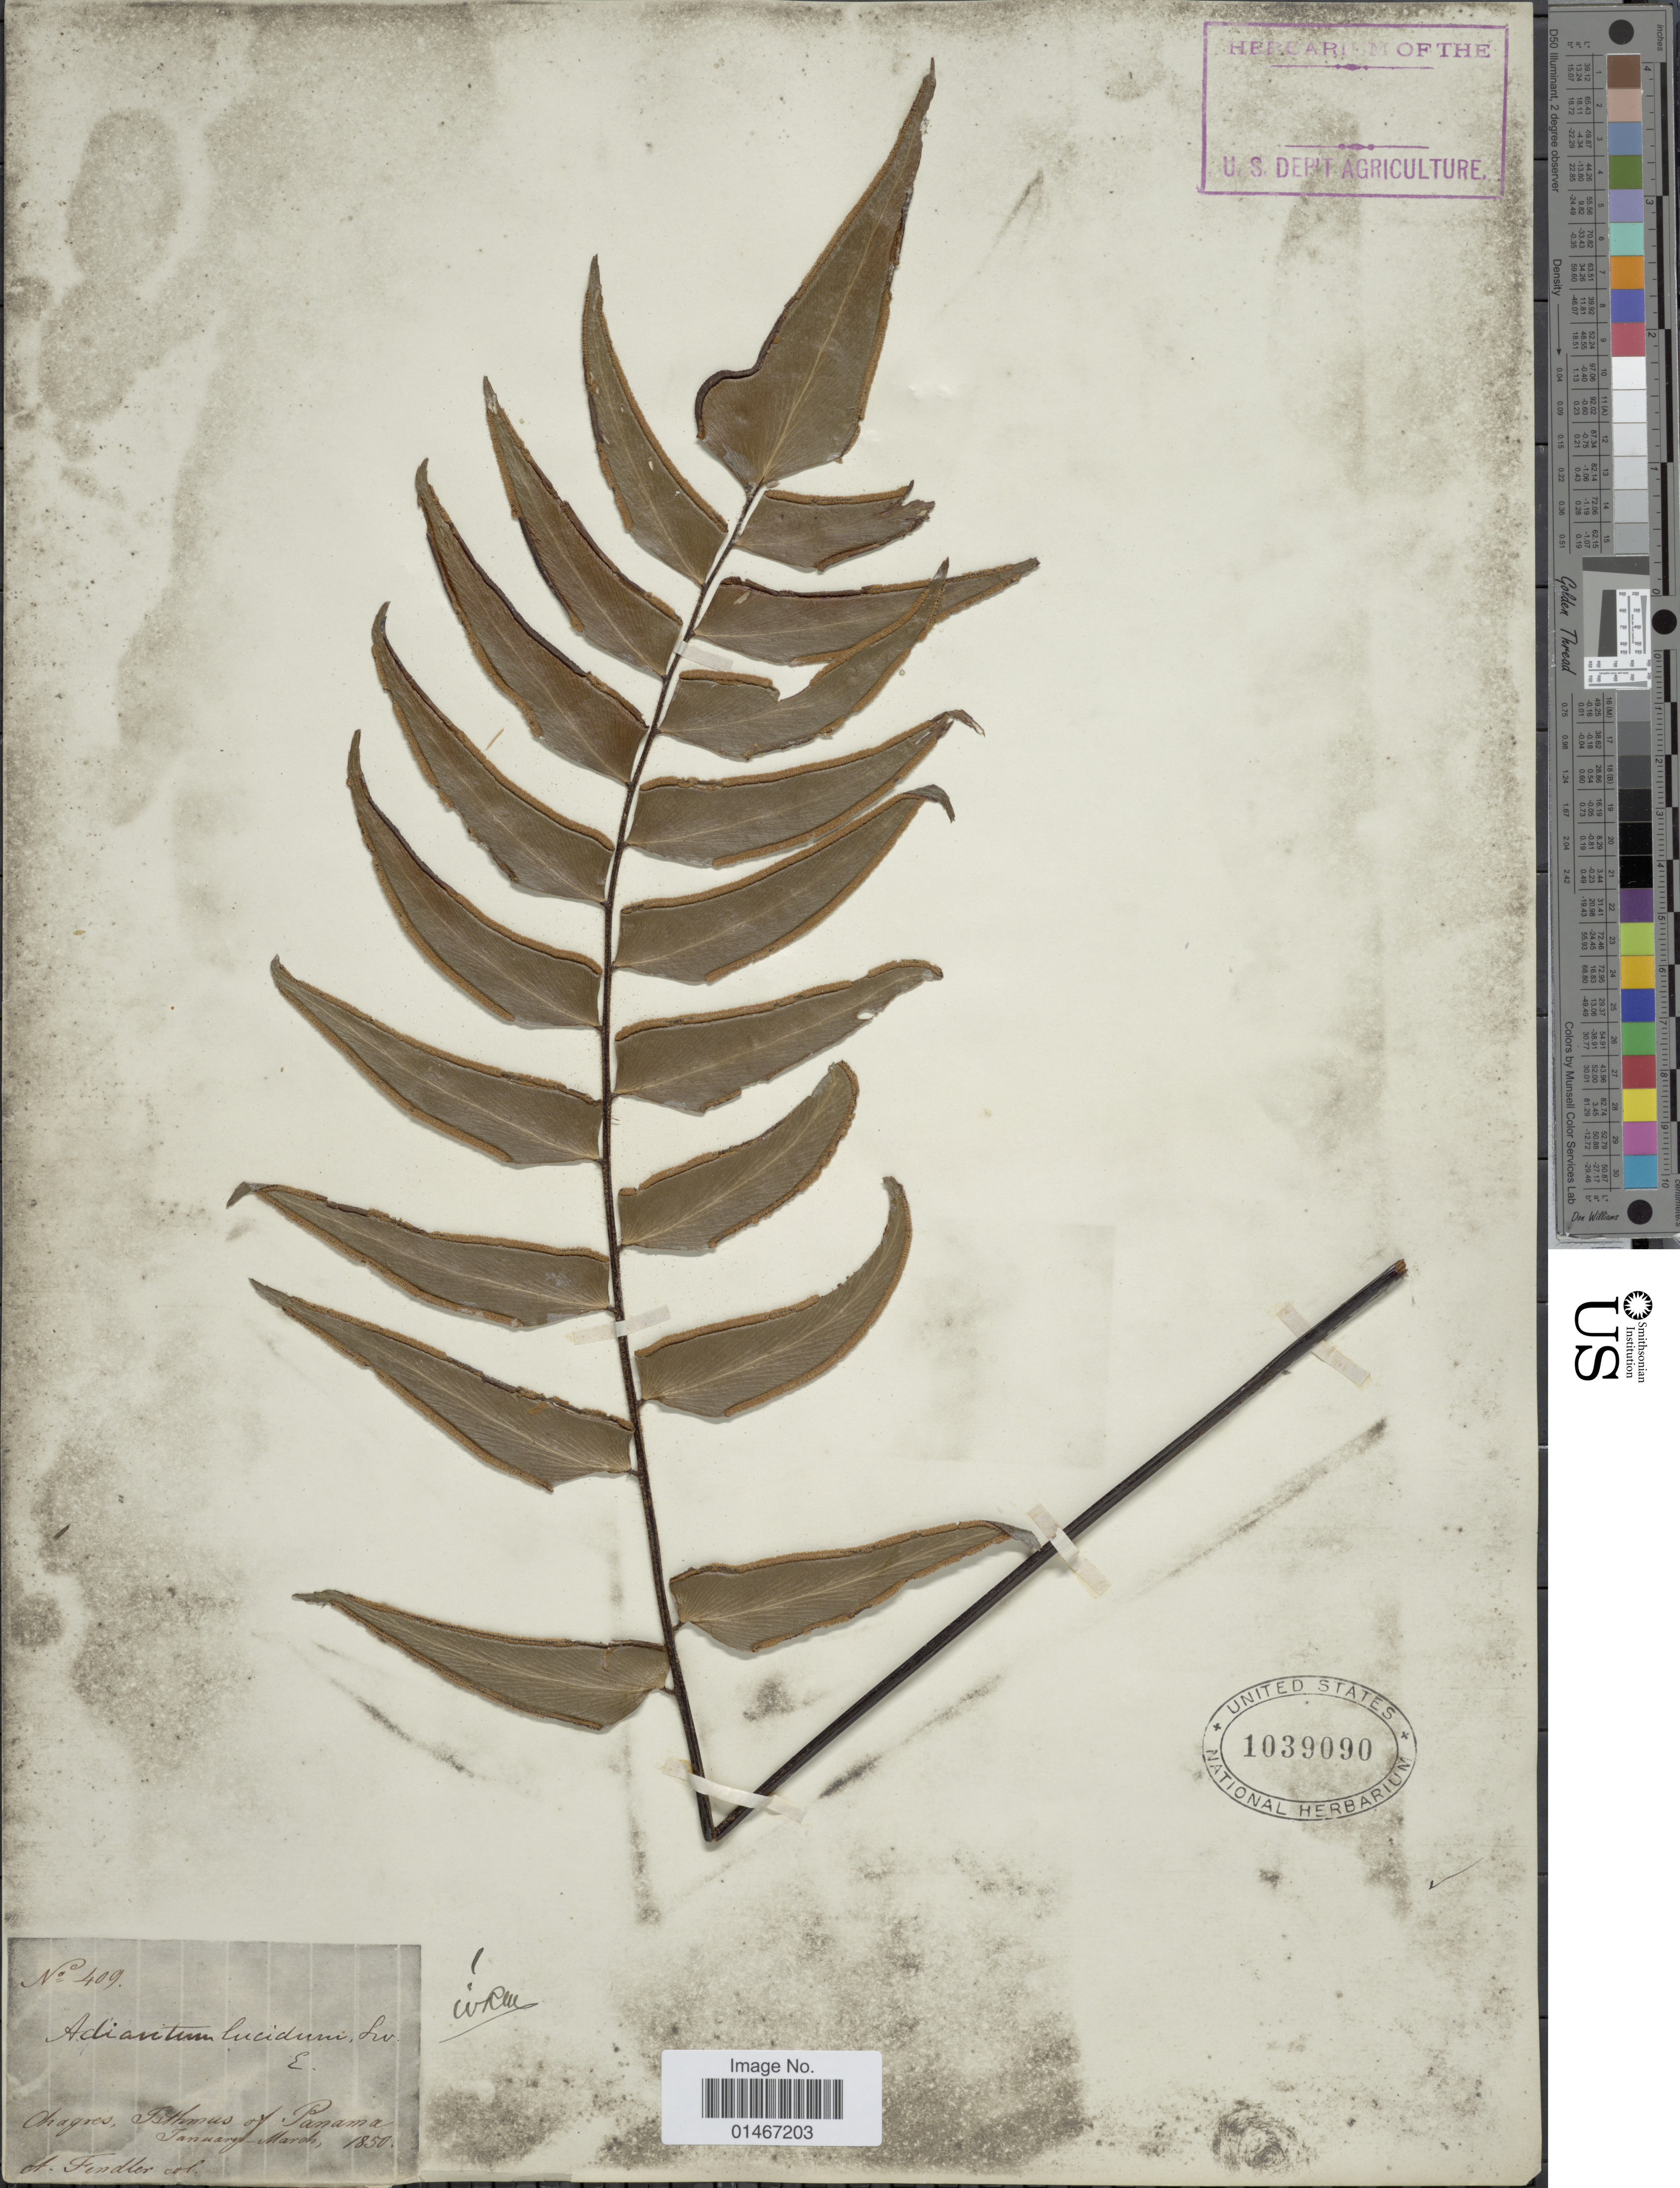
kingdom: Plantae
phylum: Tracheophyta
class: Polypodiopsida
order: Polypodiales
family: Pteridaceae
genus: Adiantum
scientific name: Adiantum lucidum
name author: (Cav.) Sw.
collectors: A. Fendler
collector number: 409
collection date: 1850-01/1850-03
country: Panama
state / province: Panamá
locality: Chagres, Isthmus of Panama.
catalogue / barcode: US 1039090